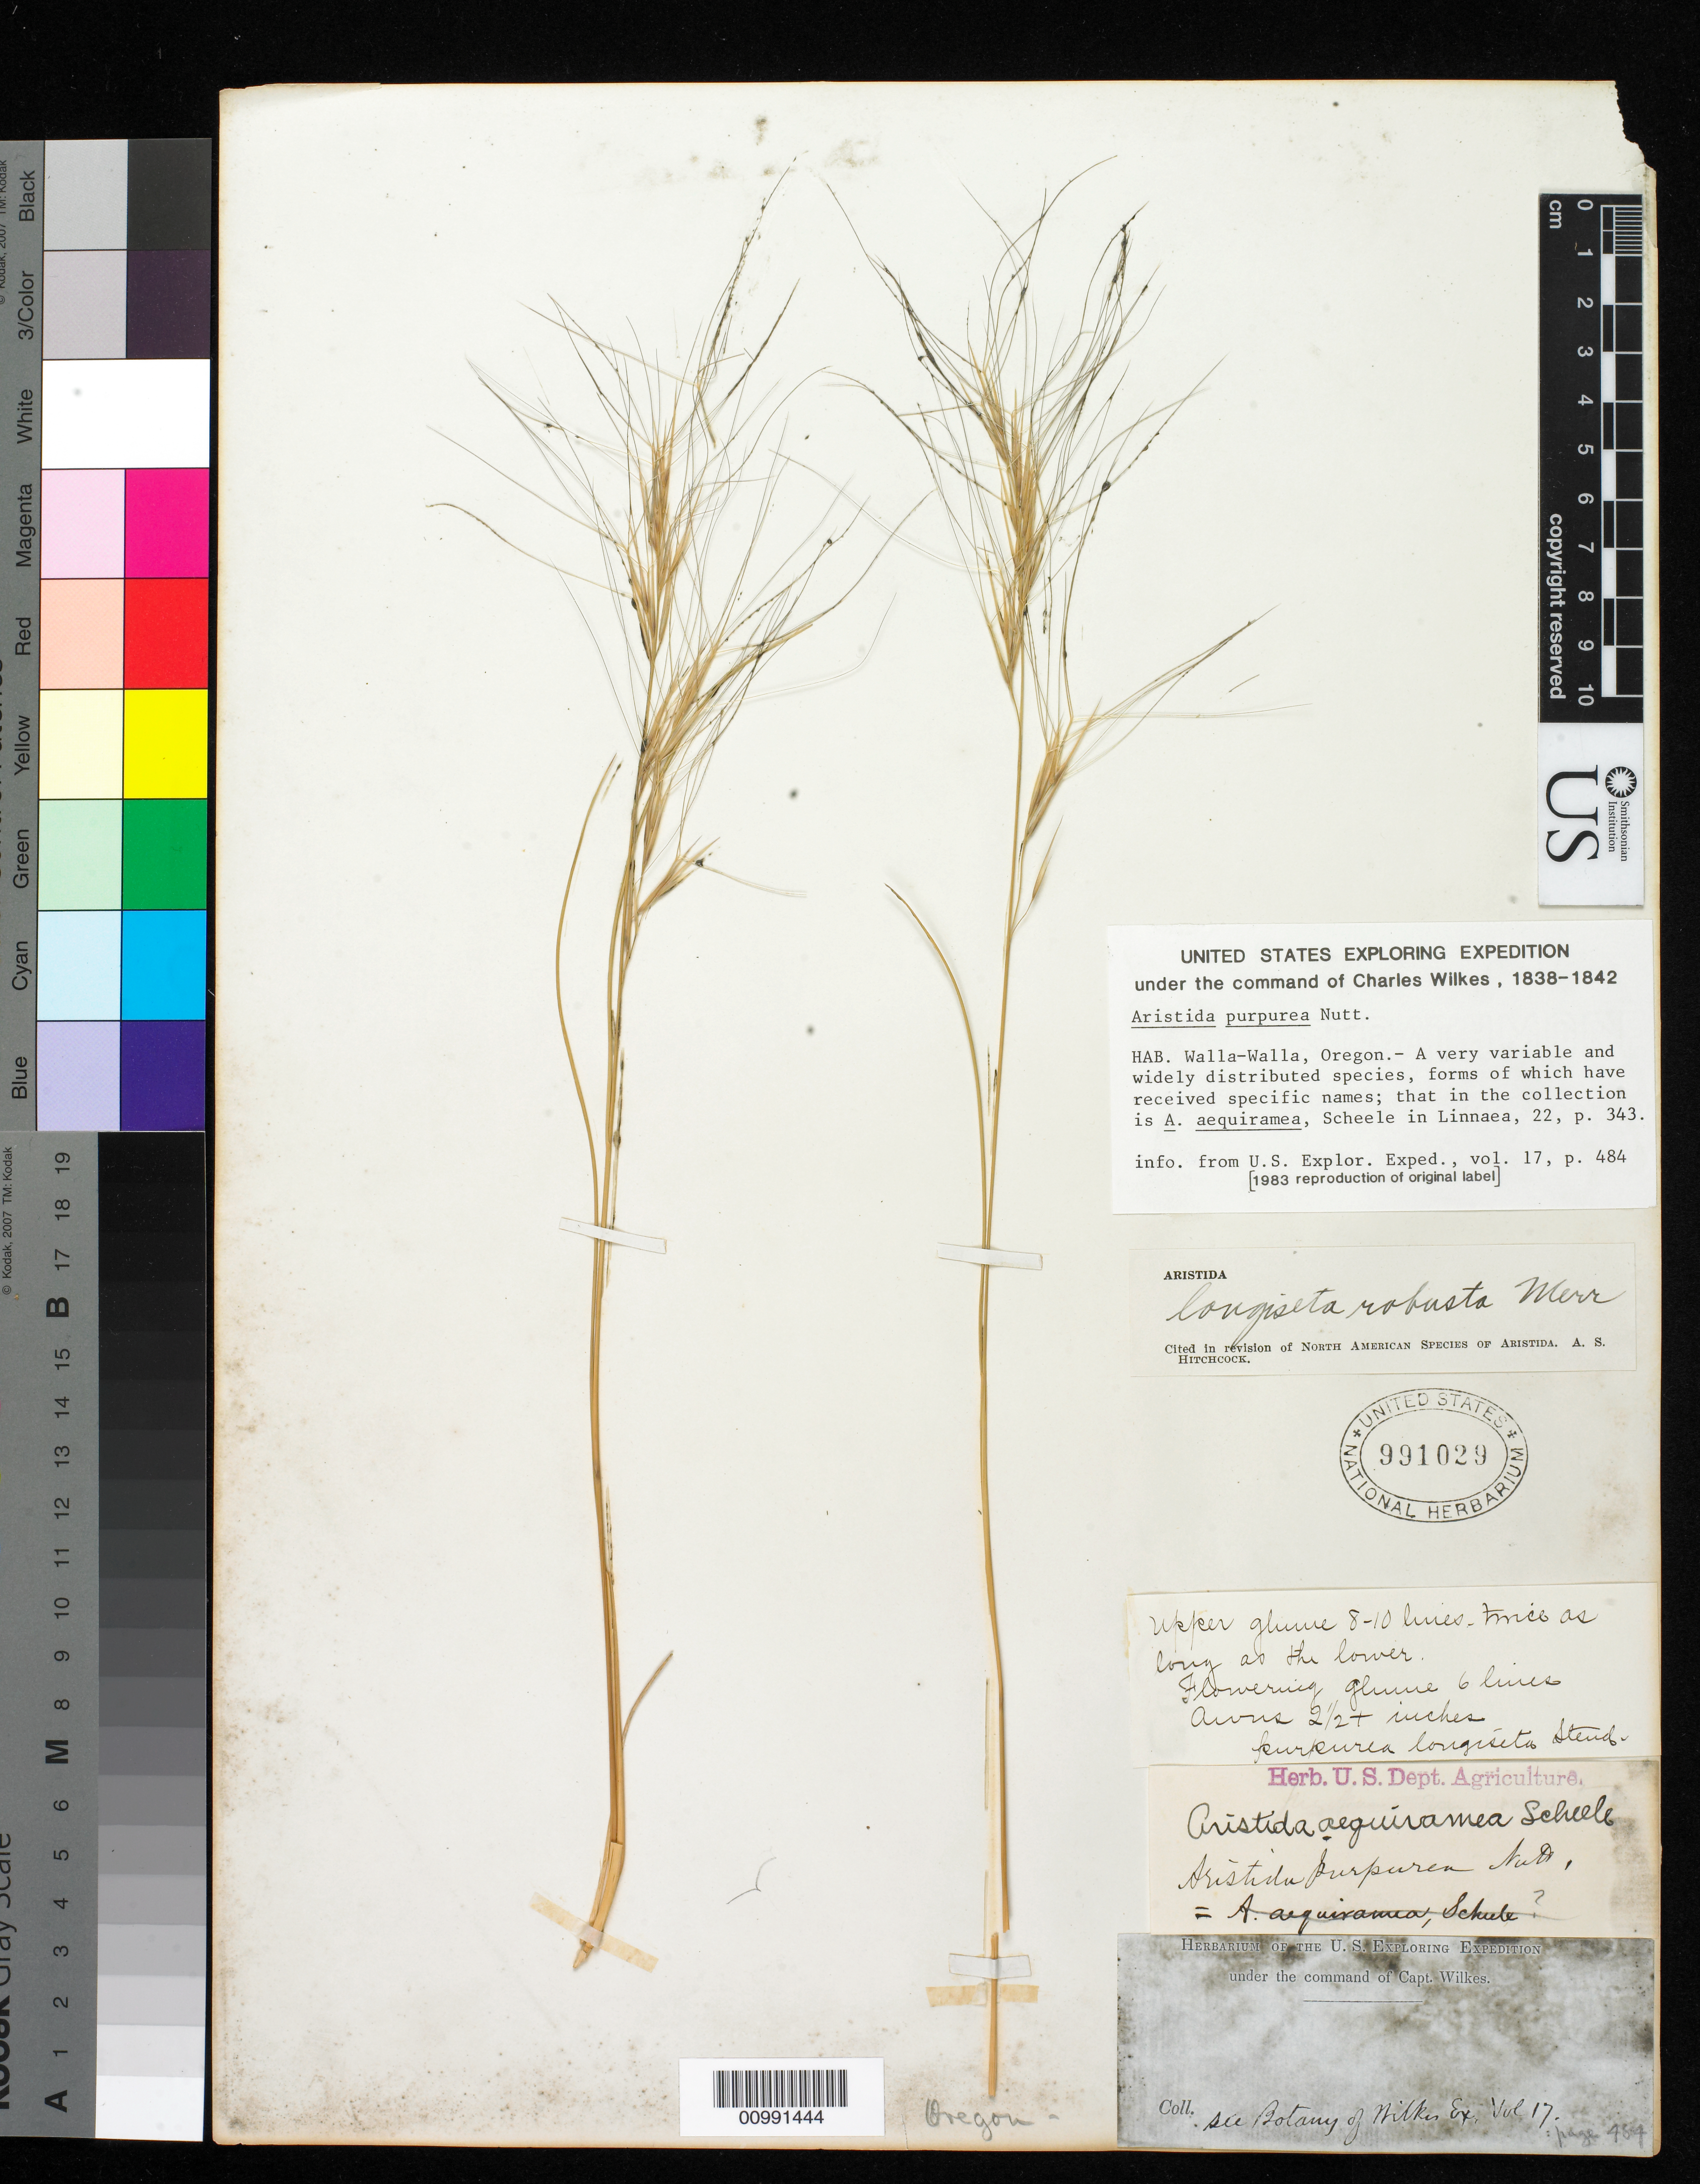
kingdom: Plantae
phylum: Tracheophyta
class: Liliopsida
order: Poales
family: Poaceae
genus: Aristida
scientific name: Aristida purpurea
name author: Nutt.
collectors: Wilkes Explor. Exped.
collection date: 1838/1842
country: United States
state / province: Oregon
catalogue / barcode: US 991029